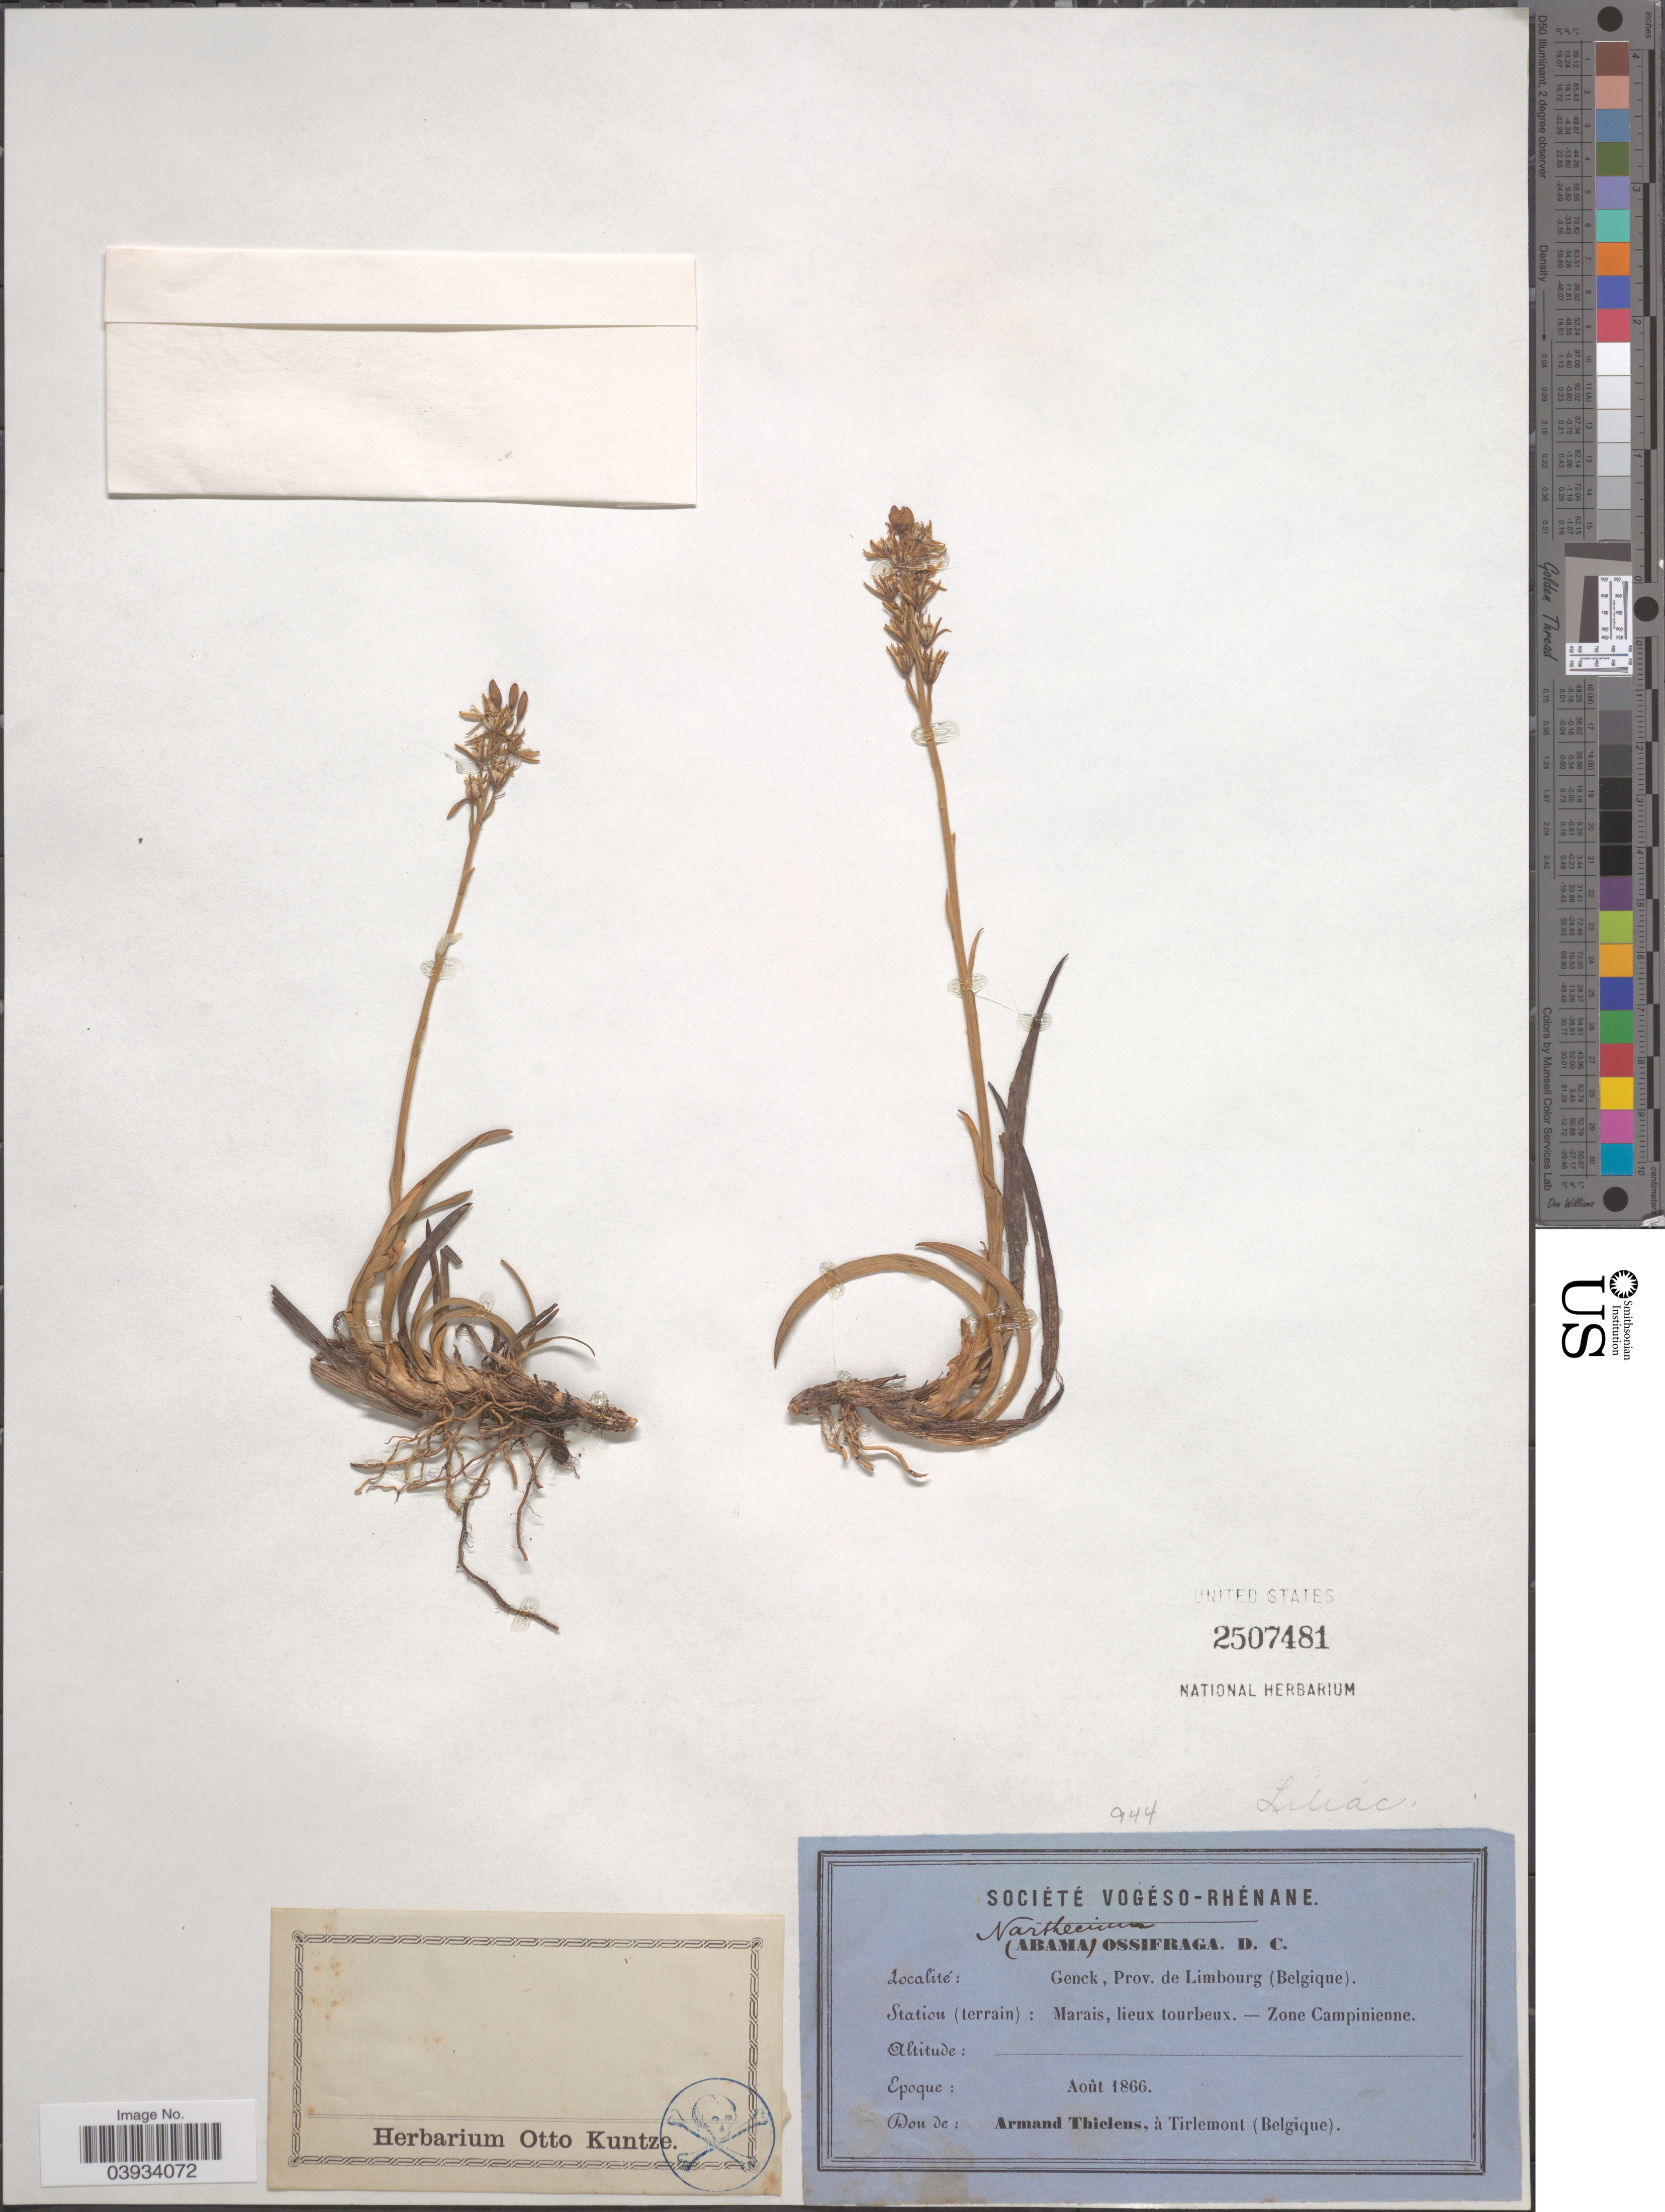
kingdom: Plantae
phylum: Tracheophyta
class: Liliopsida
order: Dioscoreales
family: Nartheciaceae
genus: Narthecium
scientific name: Narthecium ossifragum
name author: Huds.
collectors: A. Thielens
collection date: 1866-08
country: Belgium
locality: Genck, Prov. de Limbourg (Belgique). Station (terrain): Marais, lieux tourbeux. Zone Campinienne.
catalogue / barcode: US 2507481